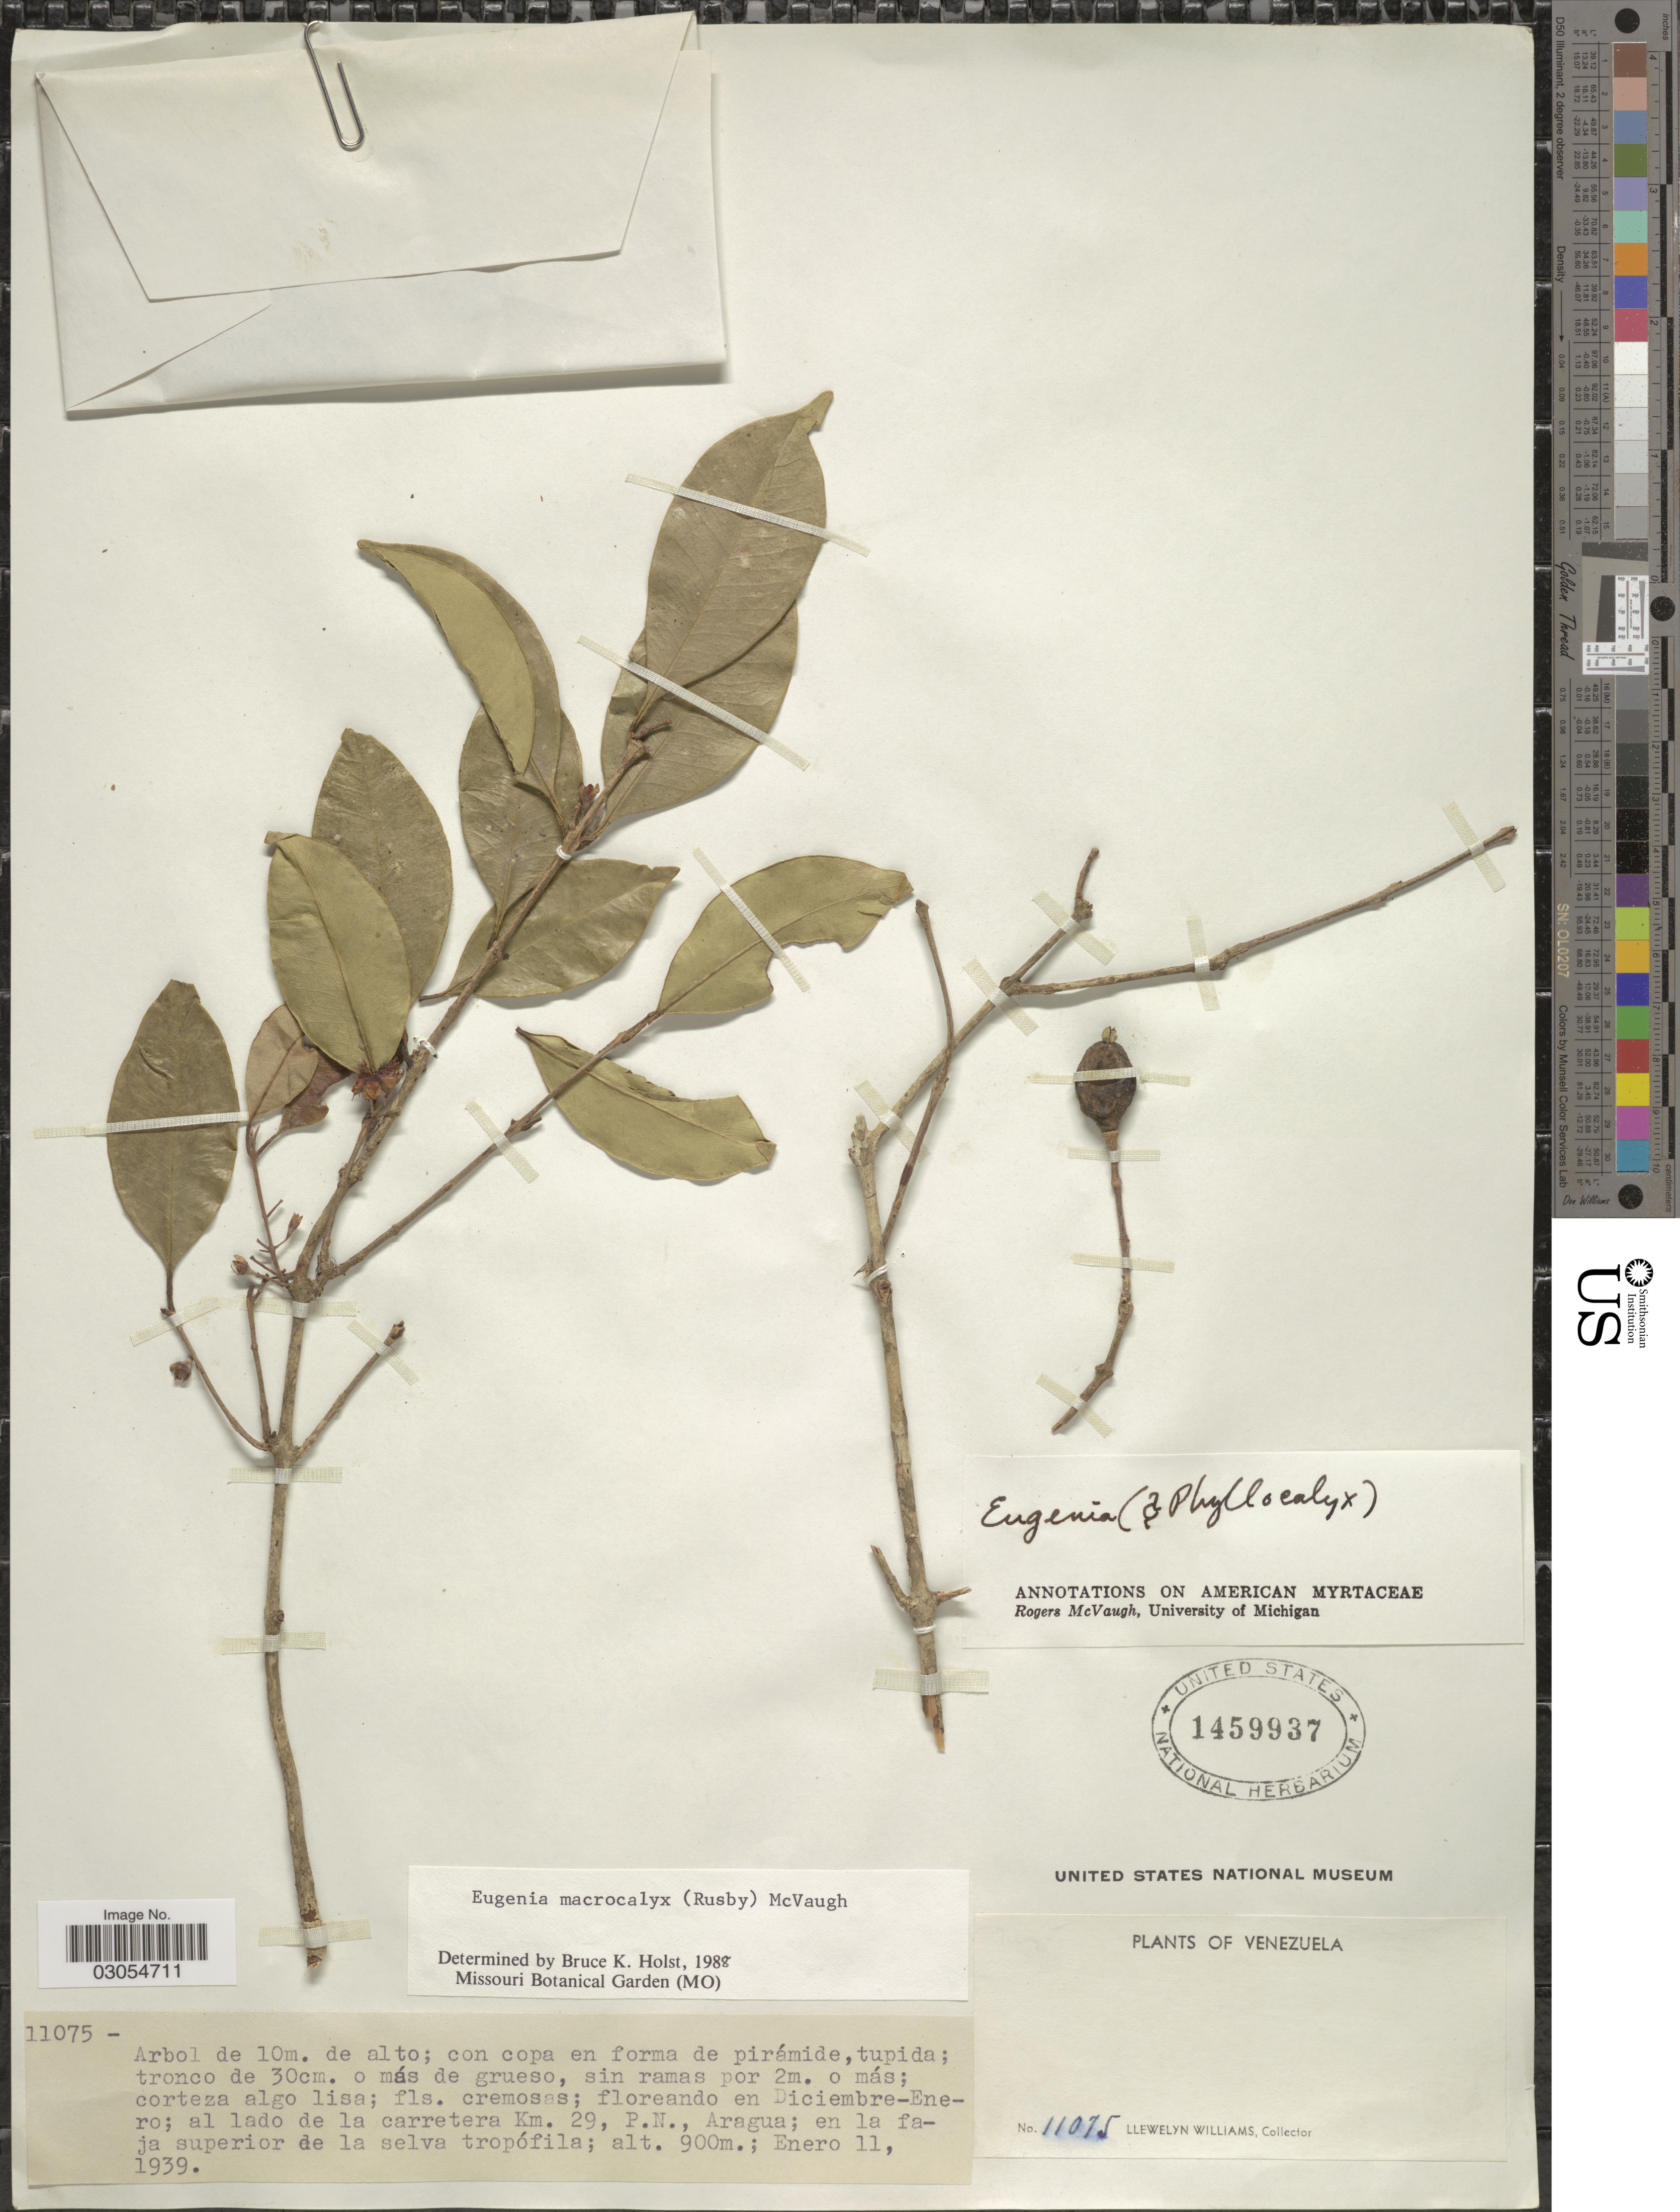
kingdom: Plantae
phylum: Tracheophyta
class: Magnoliopsida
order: Myrtales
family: Myrtaceae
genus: Eugenia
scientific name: Eugenia wentii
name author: Amshoff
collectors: Ll. Williams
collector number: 11075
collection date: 1939-01-11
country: Venezuela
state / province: Aragua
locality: Al lado de la carretera Km. 29, P. N.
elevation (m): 900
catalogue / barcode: US 1459937